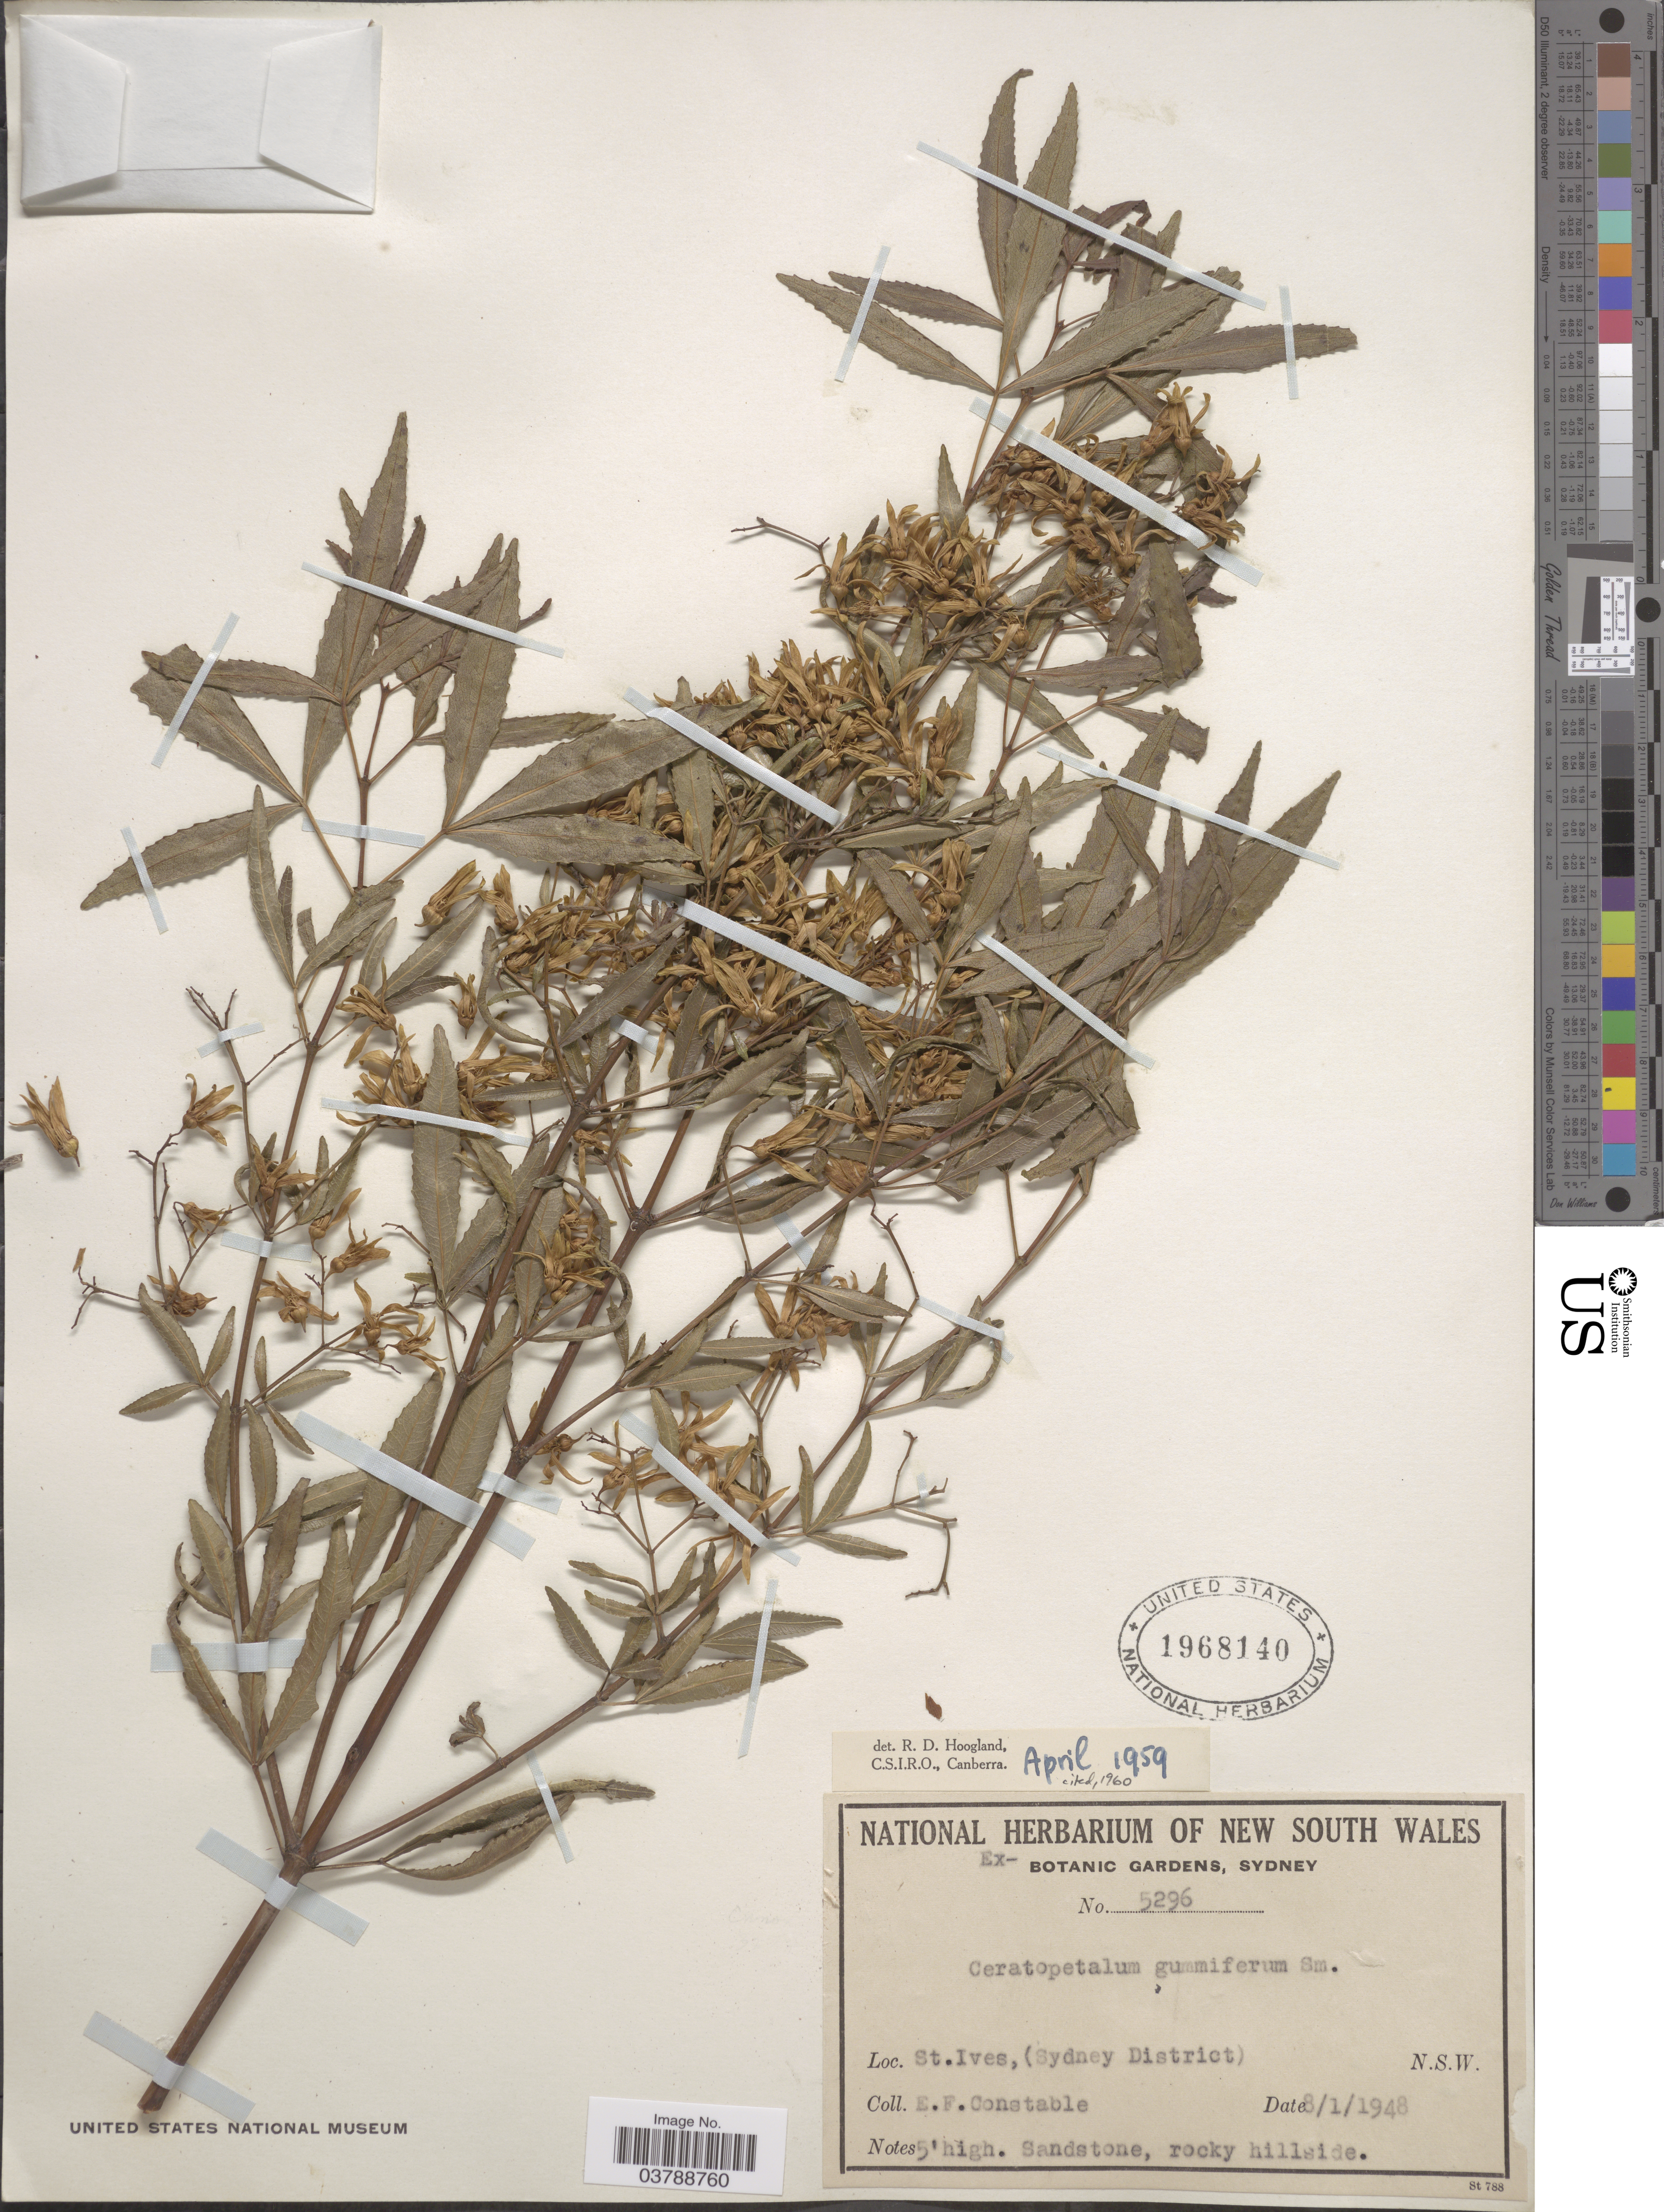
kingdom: Plantae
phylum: Tracheophyta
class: Magnoliopsida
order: Oxalidales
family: Cunoniaceae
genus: Ceratopetalum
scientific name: Ceratopetalum gummiferum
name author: Sm.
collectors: E. F. Constable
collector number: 5296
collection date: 1948-01-08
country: Australia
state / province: New South Wales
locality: St. Ives, (Sydney District).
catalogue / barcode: US 1968140